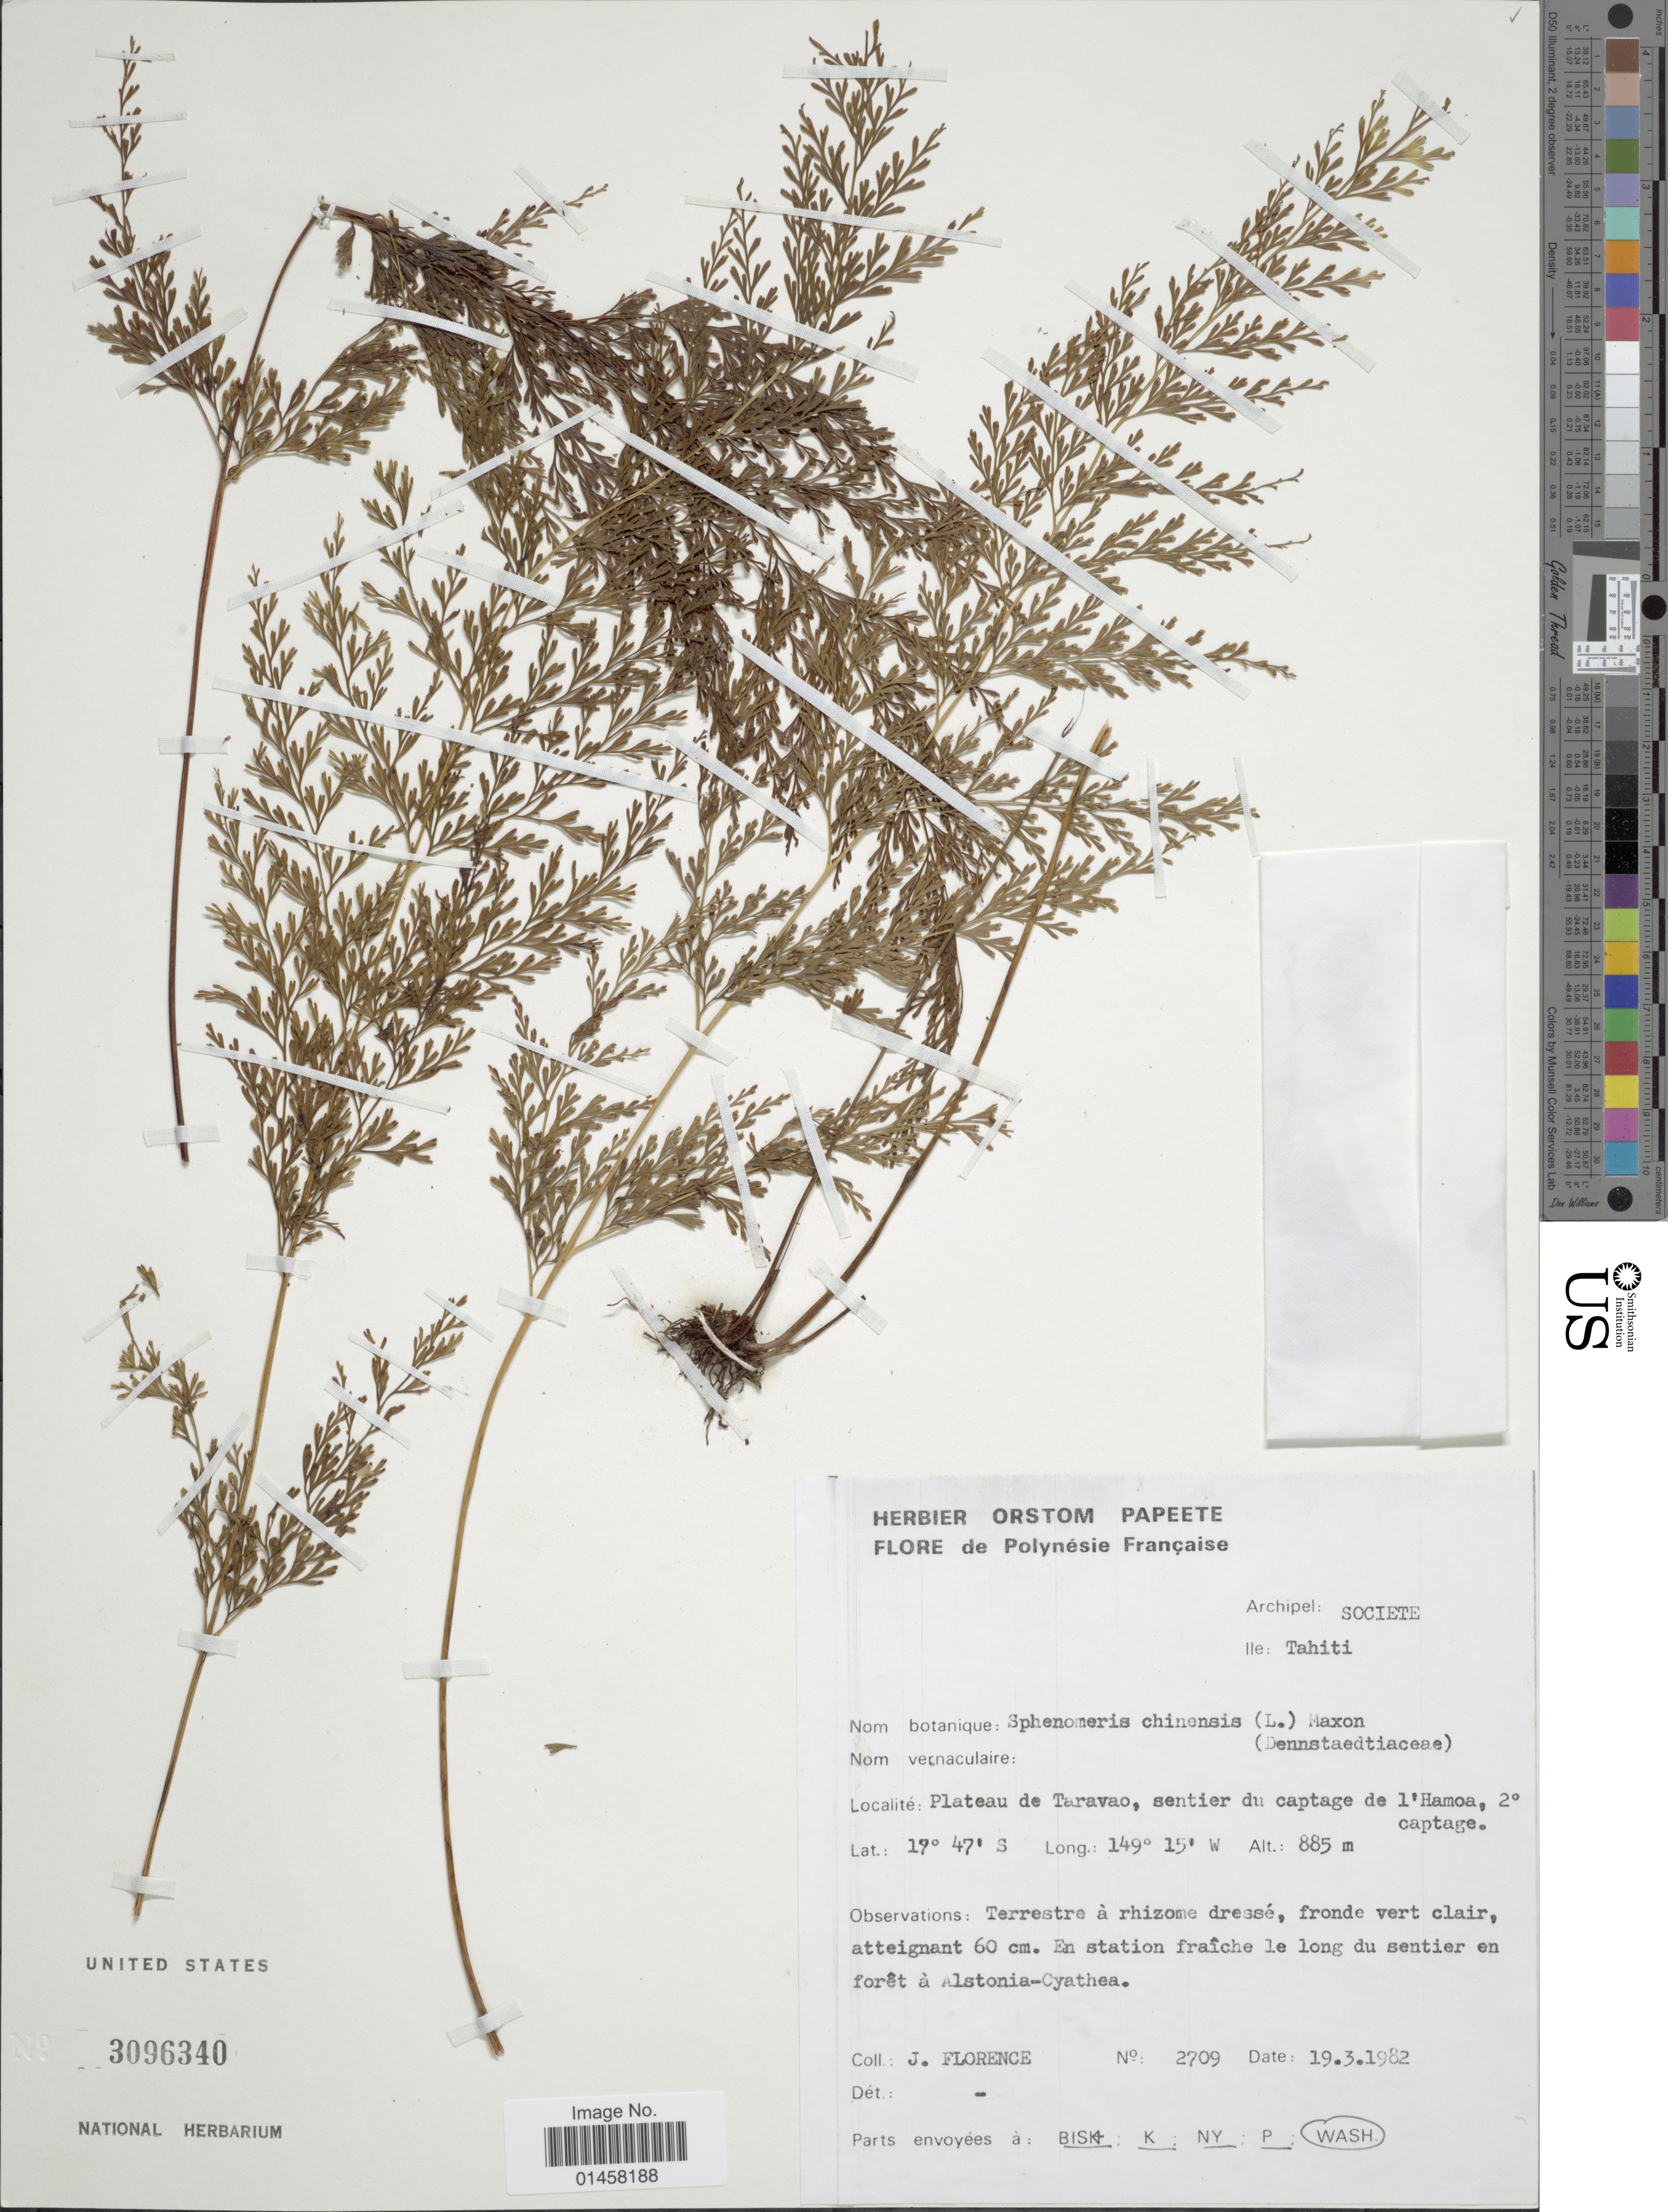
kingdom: Plantae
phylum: Tracheophyta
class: Polypodiopsida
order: Polypodiales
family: Lindsaeaceae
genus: Sphenomeris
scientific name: Sphenomeris chinensis var. chinensis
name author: (L.) Maxon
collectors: J. Florence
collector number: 2709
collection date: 1982-03-19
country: French Polynesia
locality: Societe, Tahiti, Plateau de Taravao, sentier du captage de l'Hamoa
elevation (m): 885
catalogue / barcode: US 3096340